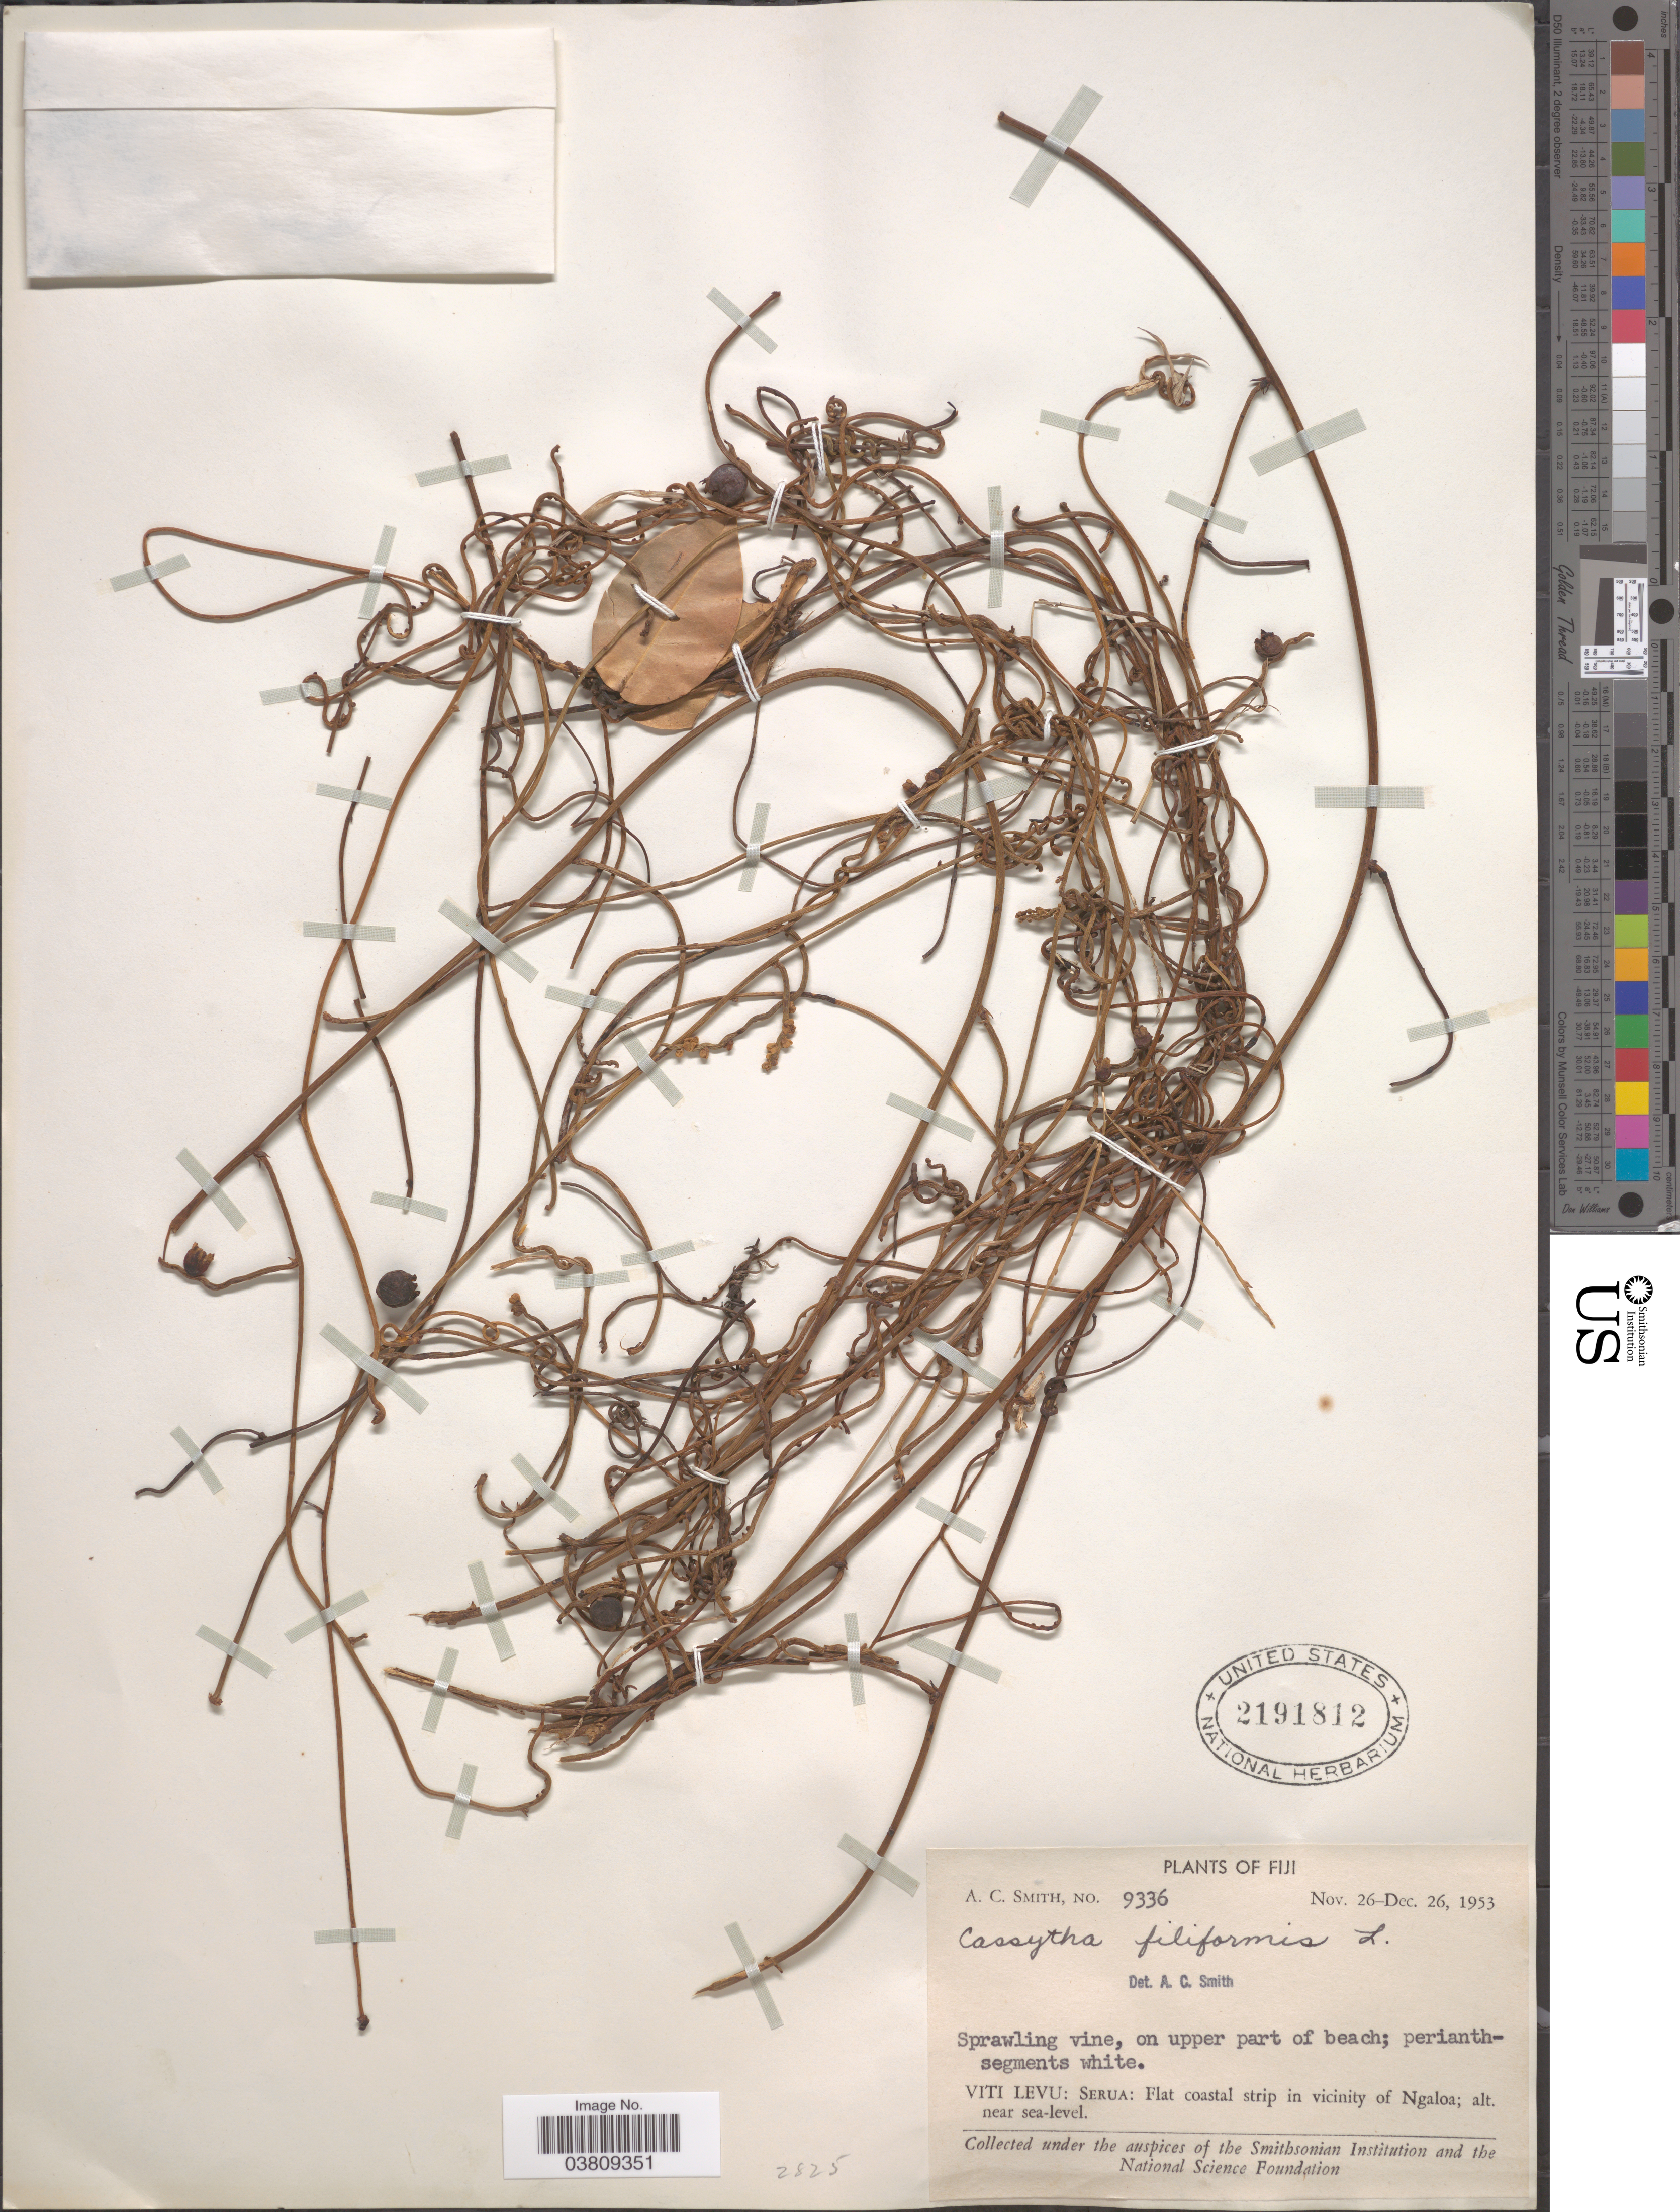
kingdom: Plantae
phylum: Tracheophyta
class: Magnoliopsida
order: Laurales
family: Lauraceae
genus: Cassytha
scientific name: Cassytha filiformis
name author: L.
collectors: A. C. Smith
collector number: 9336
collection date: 1953-11-26/1953-12-26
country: Fiji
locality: On upper part of beach. Viti Levu: Serua: Flat coastal strip in vicinity of Ngaloa.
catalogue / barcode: US 2191812